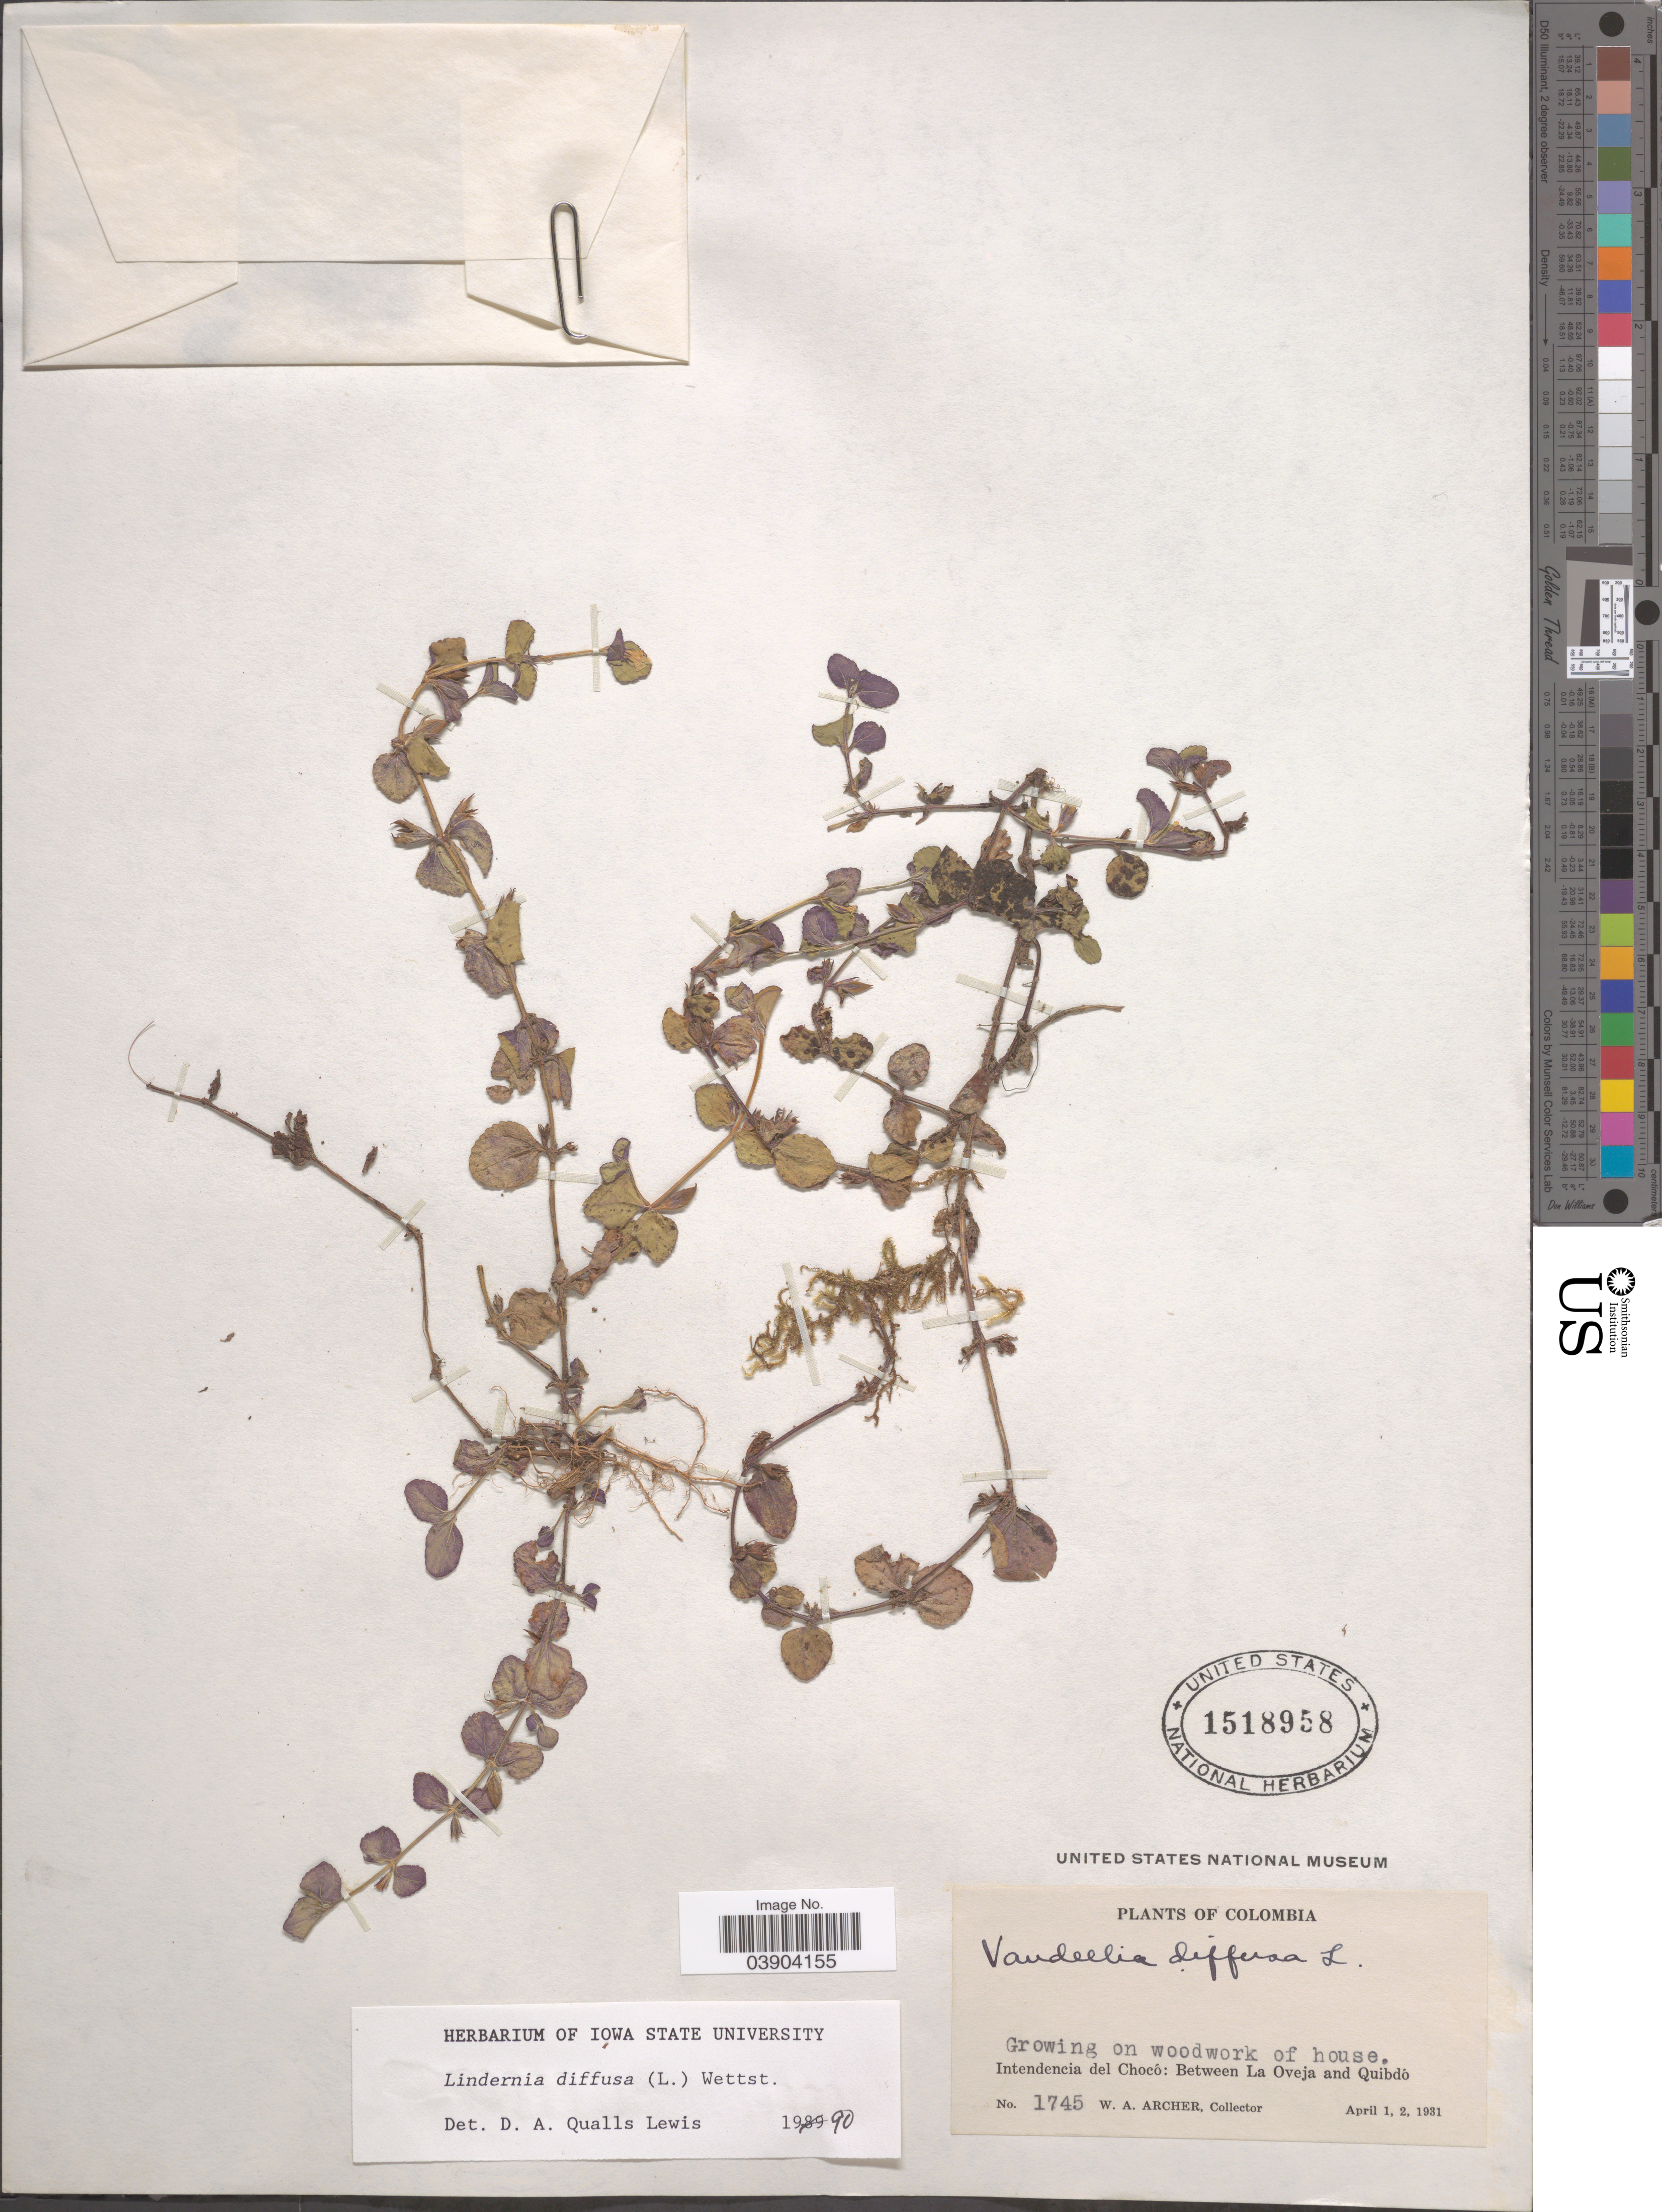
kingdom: Plantae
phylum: Tracheophyta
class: Magnoliopsida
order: Lamiales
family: Linderniaceae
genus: Lindernia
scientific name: Lindernia diffusa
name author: (L.) Wettst.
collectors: W. Archer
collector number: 1745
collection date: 1931-04-01/1931-04-02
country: Colombia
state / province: Chocó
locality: Intendencia del Chocó: Between La Oveja and Quibdó.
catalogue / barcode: US 1518958